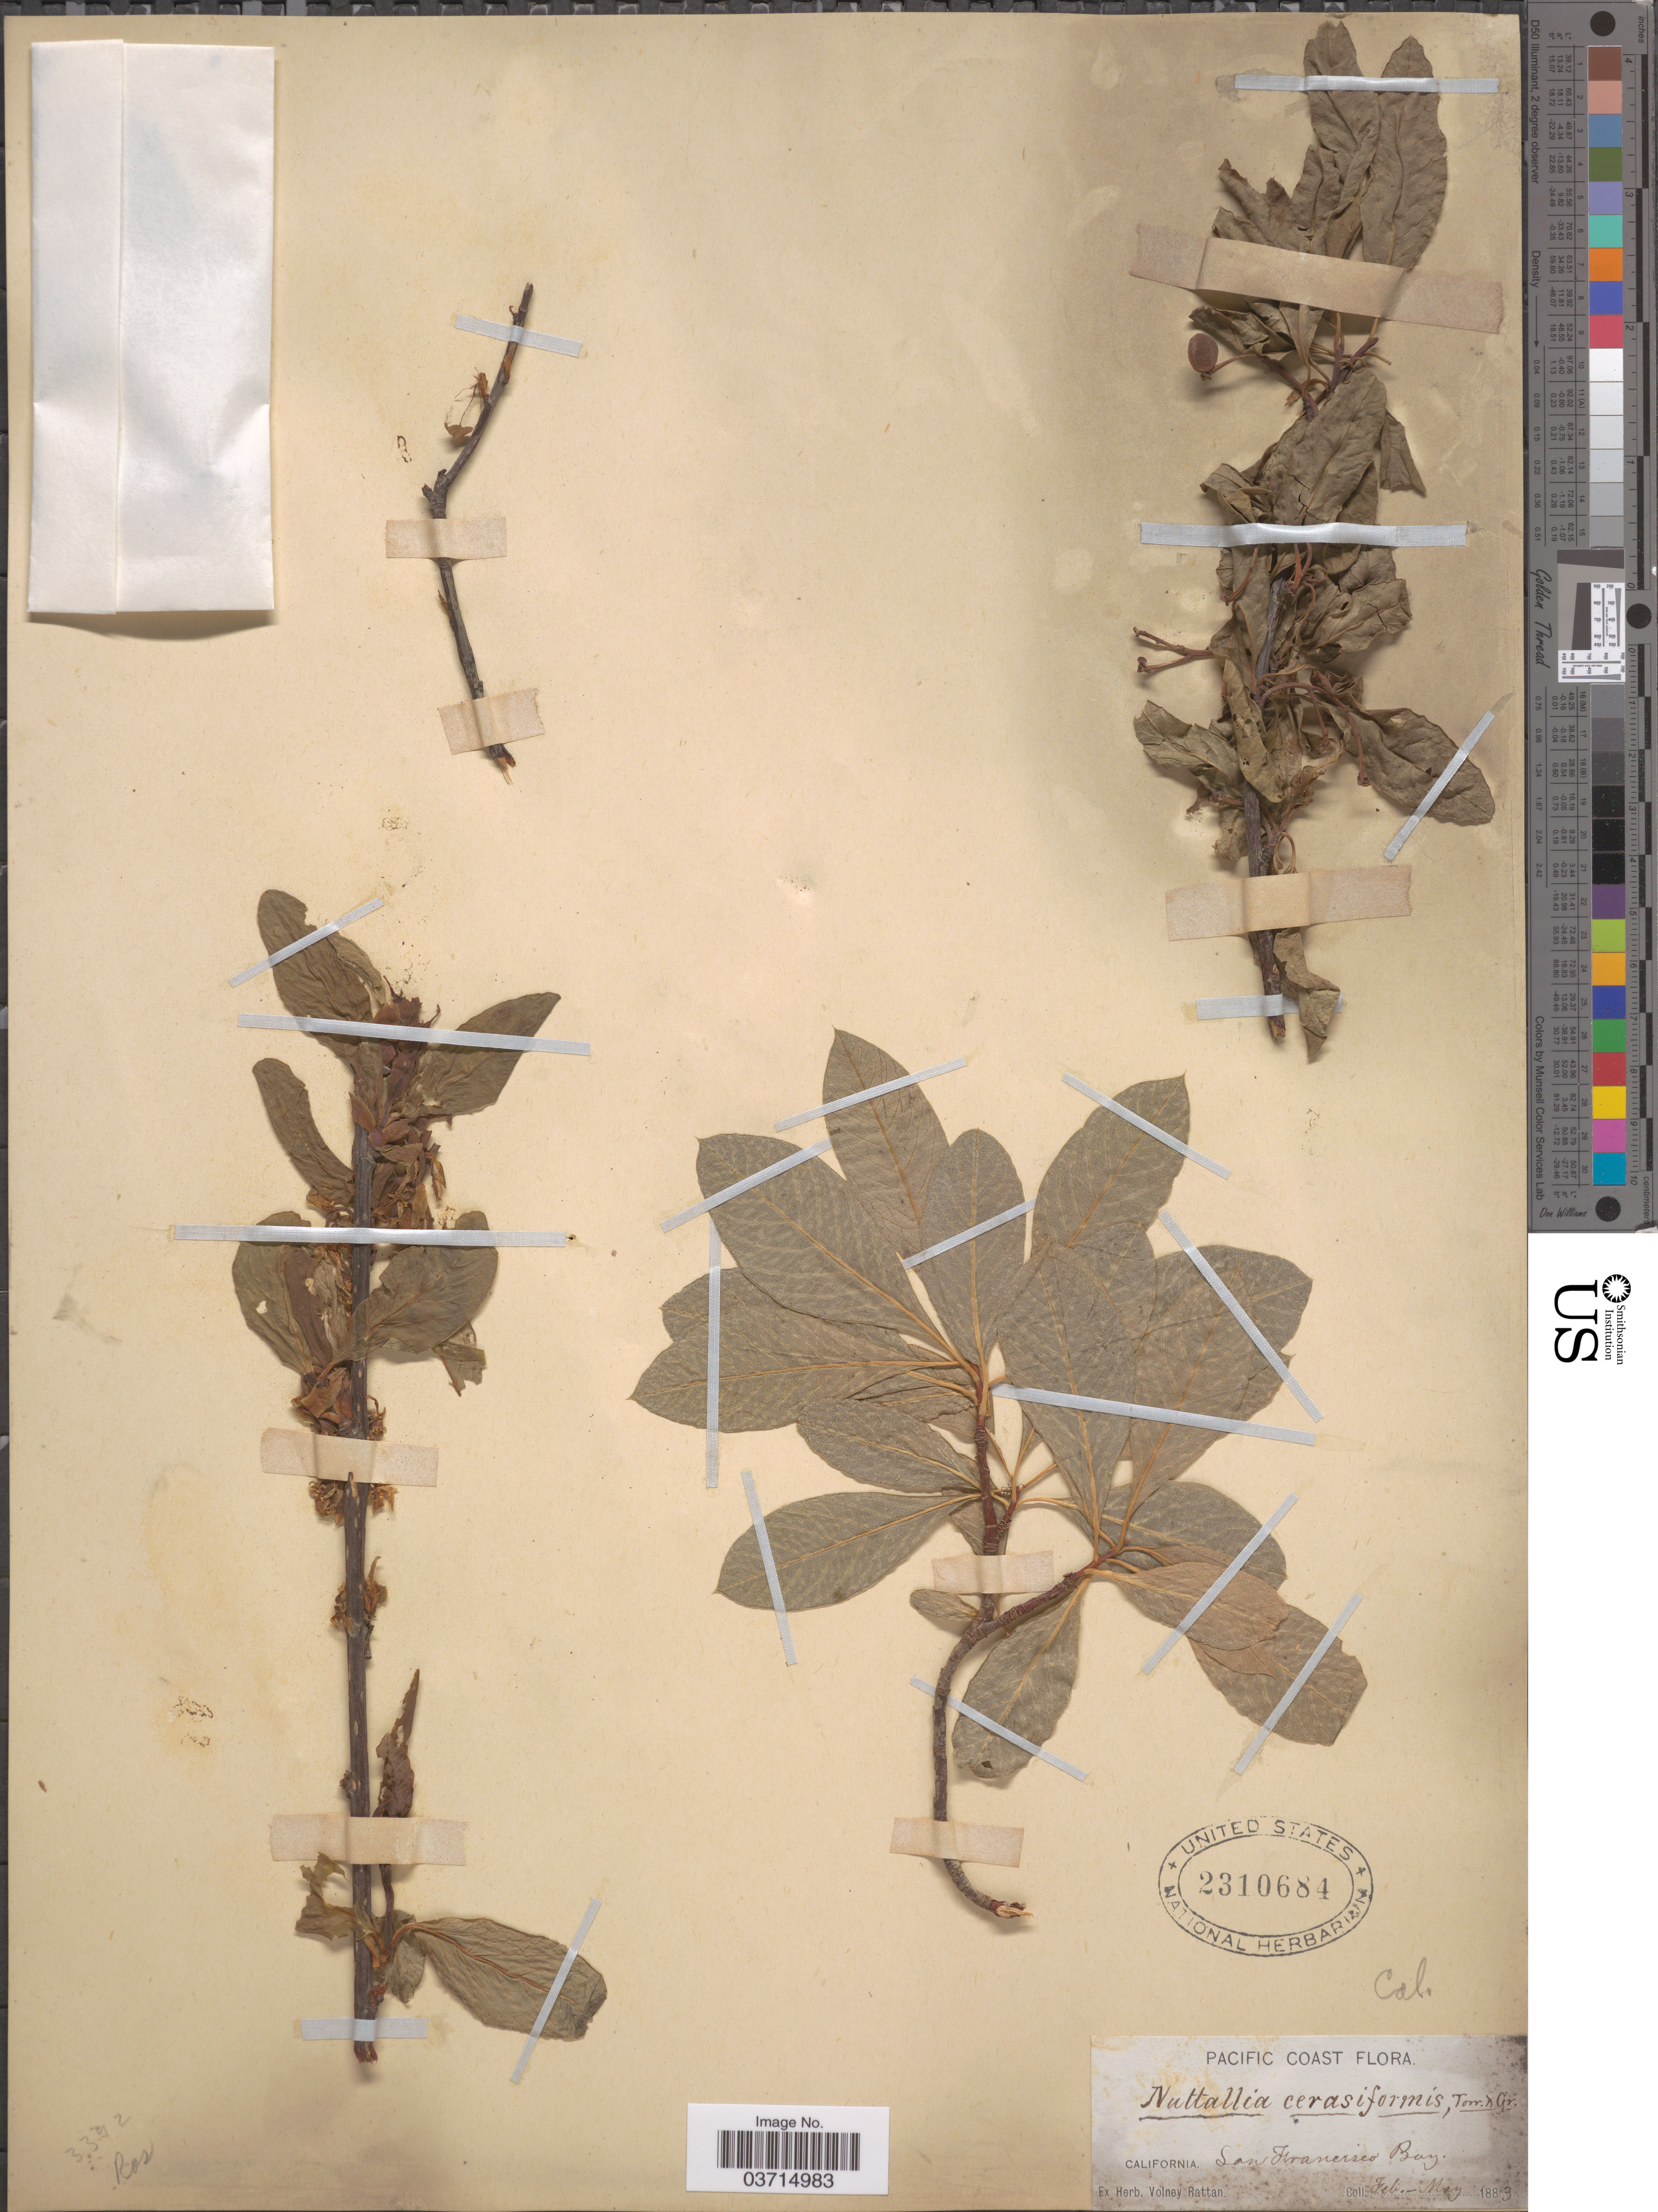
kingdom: Plantae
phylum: Tracheophyta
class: Magnoliopsida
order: Rosales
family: Rosaceae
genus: Oemleria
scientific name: Oemleria cerasiformis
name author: (Torr. & A. Gray ex Hook. & Arn.) J.W. Landon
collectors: ex herb. Voiney Rattan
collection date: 1883-02/1883-05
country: United States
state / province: California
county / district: San Francisco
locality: Pacific Coast. San Francisco Bay.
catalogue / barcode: US 2310684